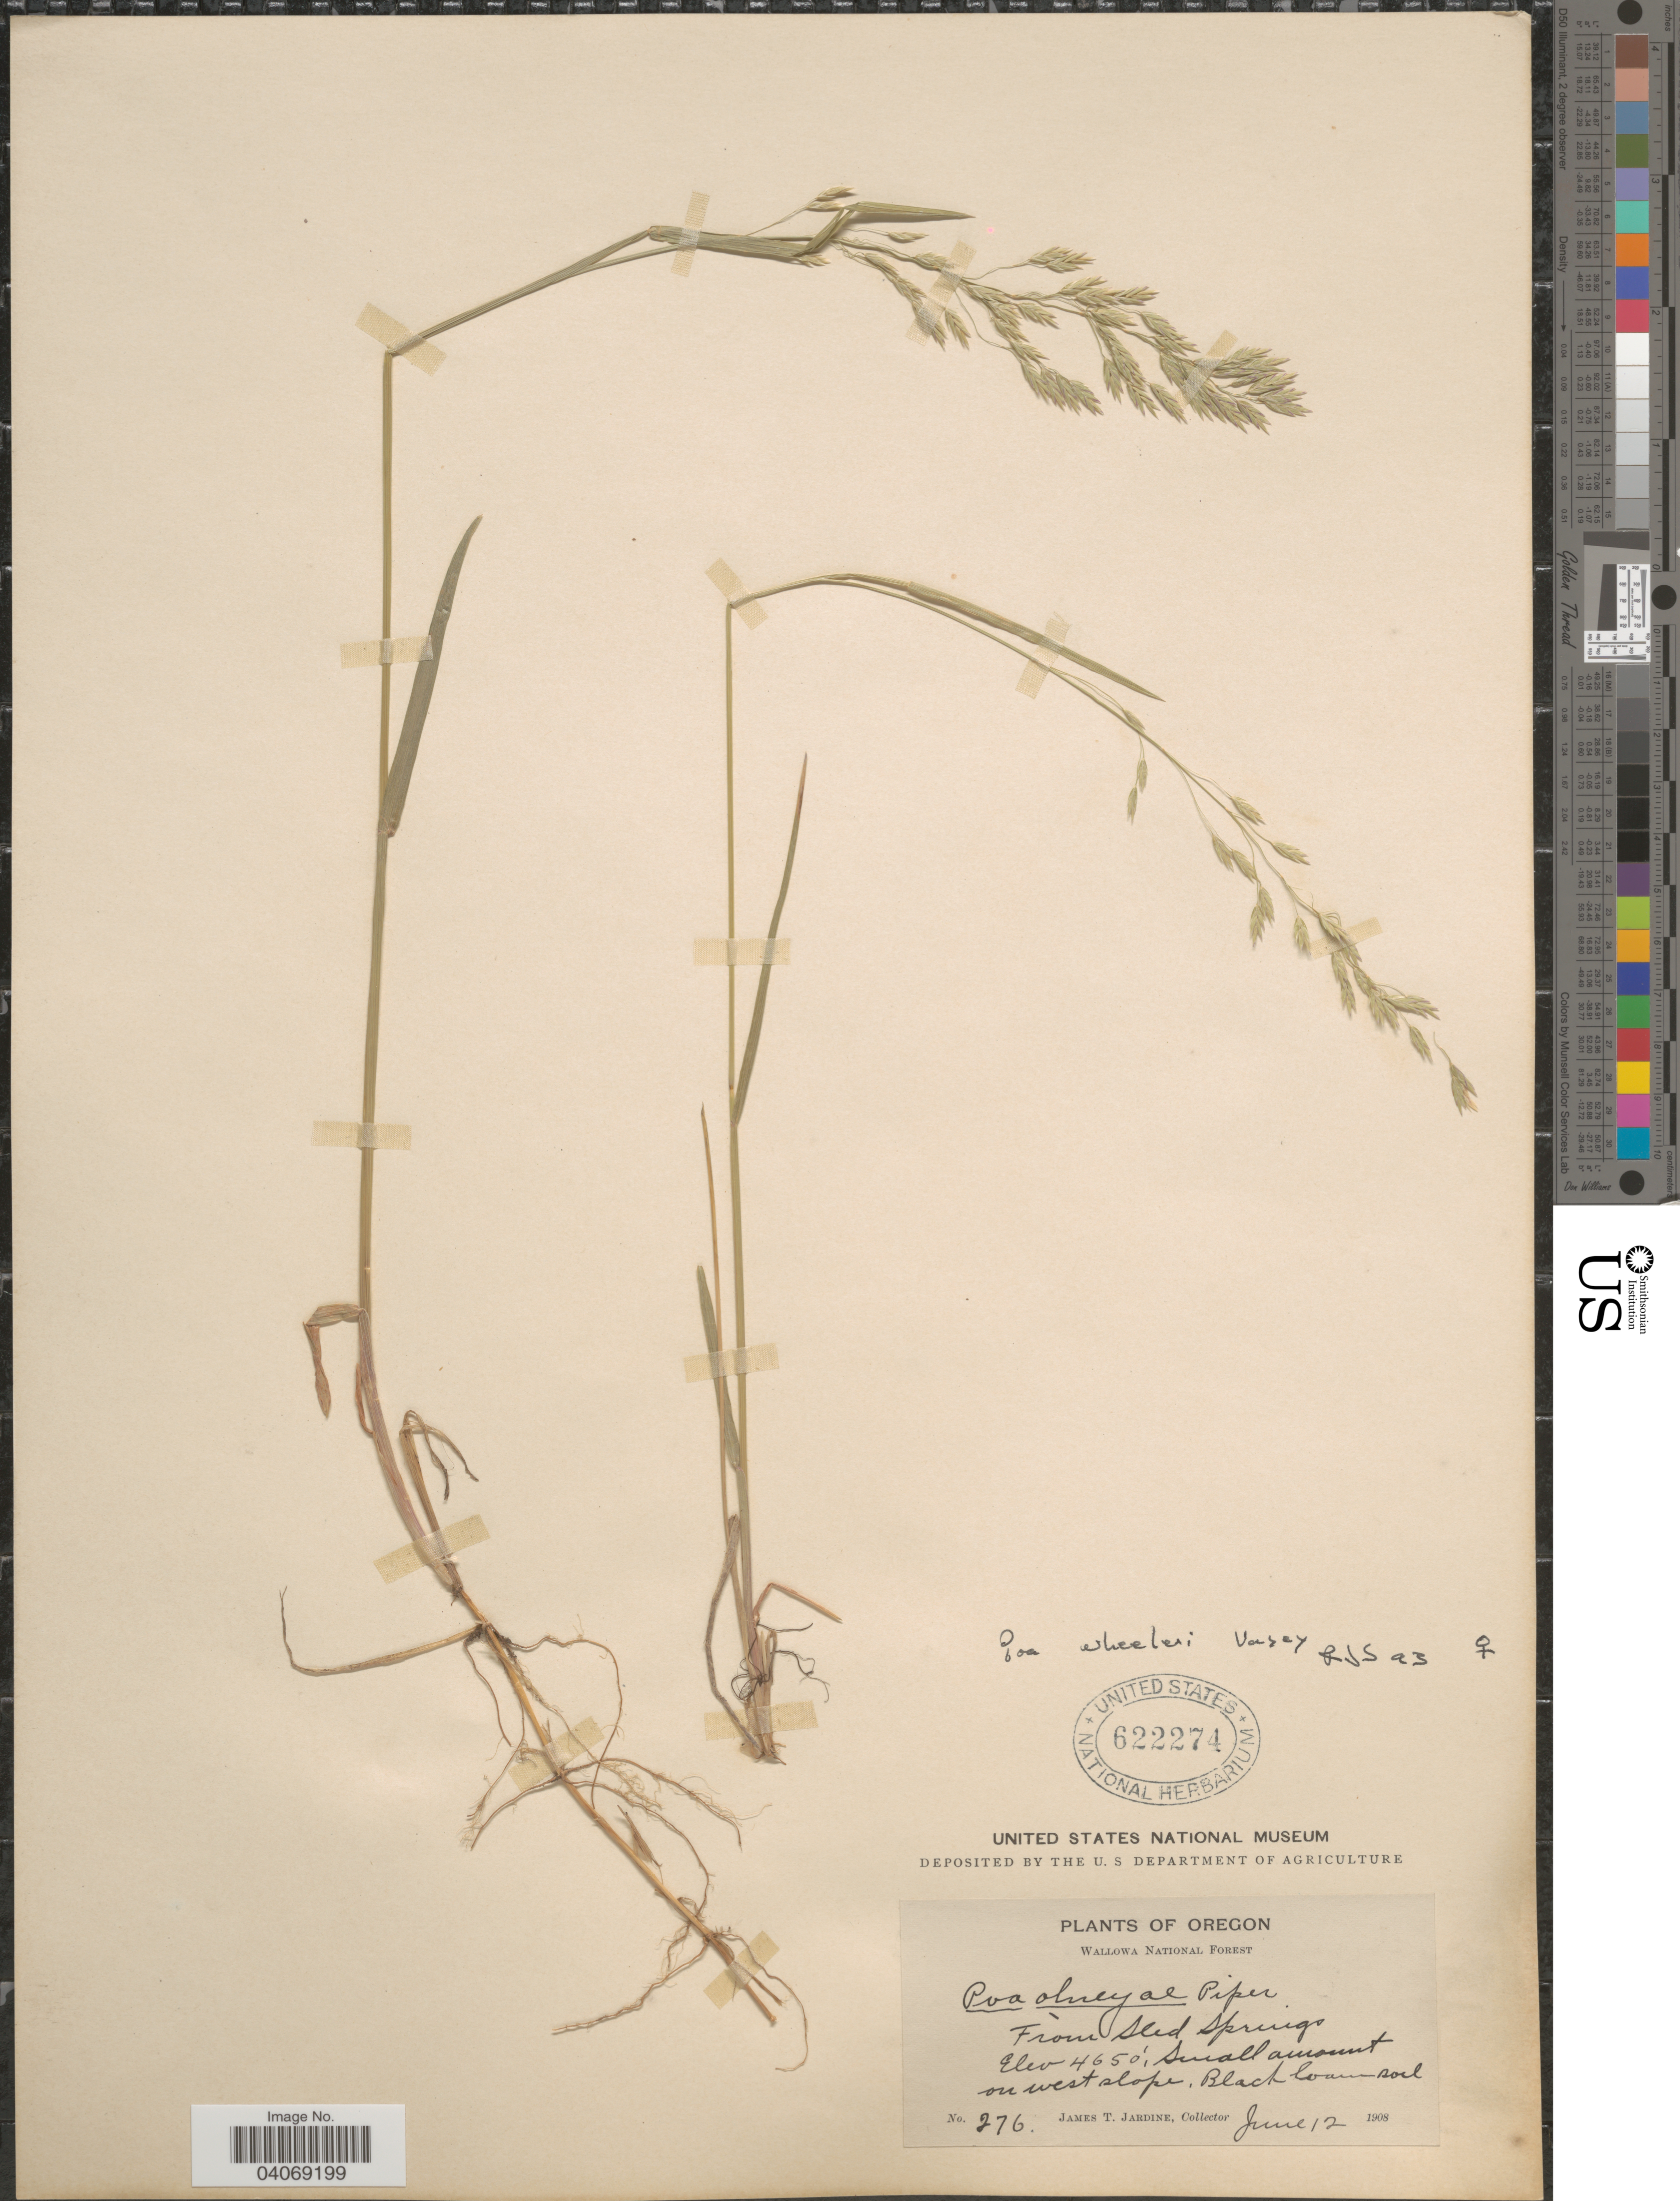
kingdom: Plantae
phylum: Tracheophyta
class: Liliopsida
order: Poales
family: Poaceae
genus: Poa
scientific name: Poa wheeleri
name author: Vasey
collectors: J. T. Jardine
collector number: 276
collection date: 1908-06-12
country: United States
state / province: Oregon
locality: Wallowa National Forest. From Seed Springs. Small amount on west slope.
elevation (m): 1417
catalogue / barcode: US 622274